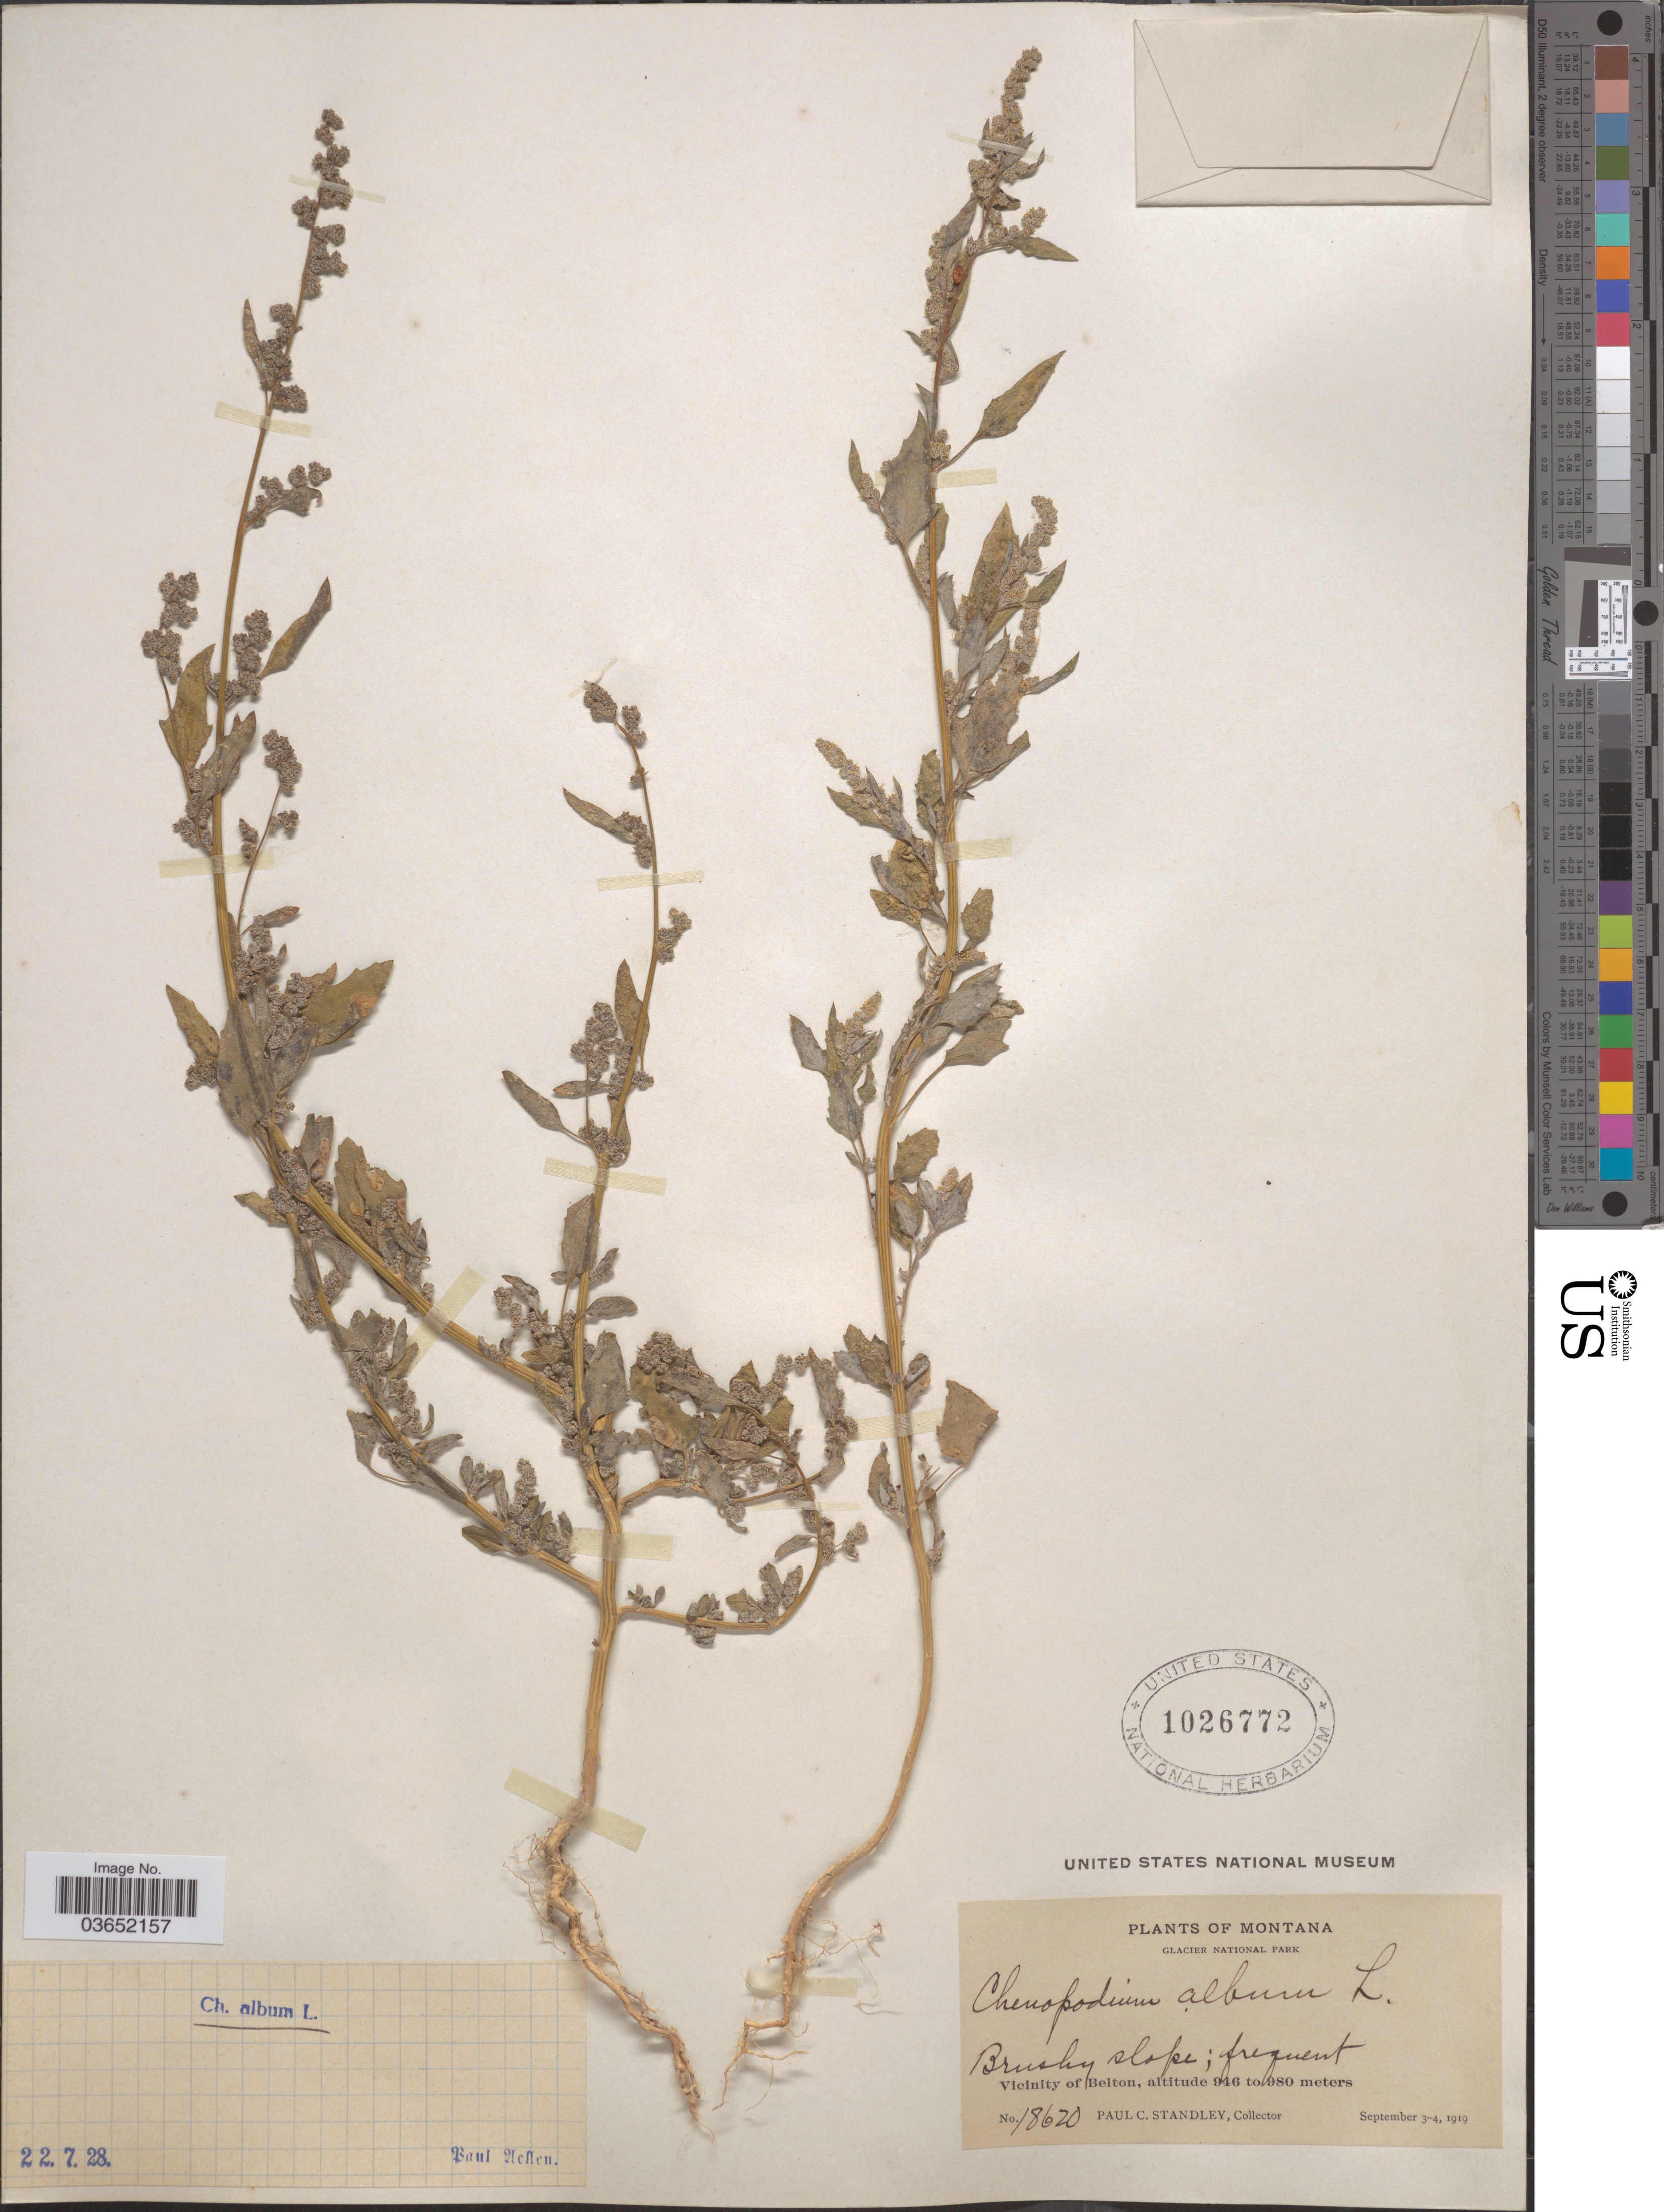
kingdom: Plantae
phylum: Tracheophyta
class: Magnoliopsida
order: Caryophyllales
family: Amaranthaceae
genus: Chenopodium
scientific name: Chenopodium album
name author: L.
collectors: P. C. Standley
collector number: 18620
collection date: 1919-09-03/1919-09-04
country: United States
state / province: Montana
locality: Glacier National Park. Vicinity of Belton.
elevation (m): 946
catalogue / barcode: US 1026772